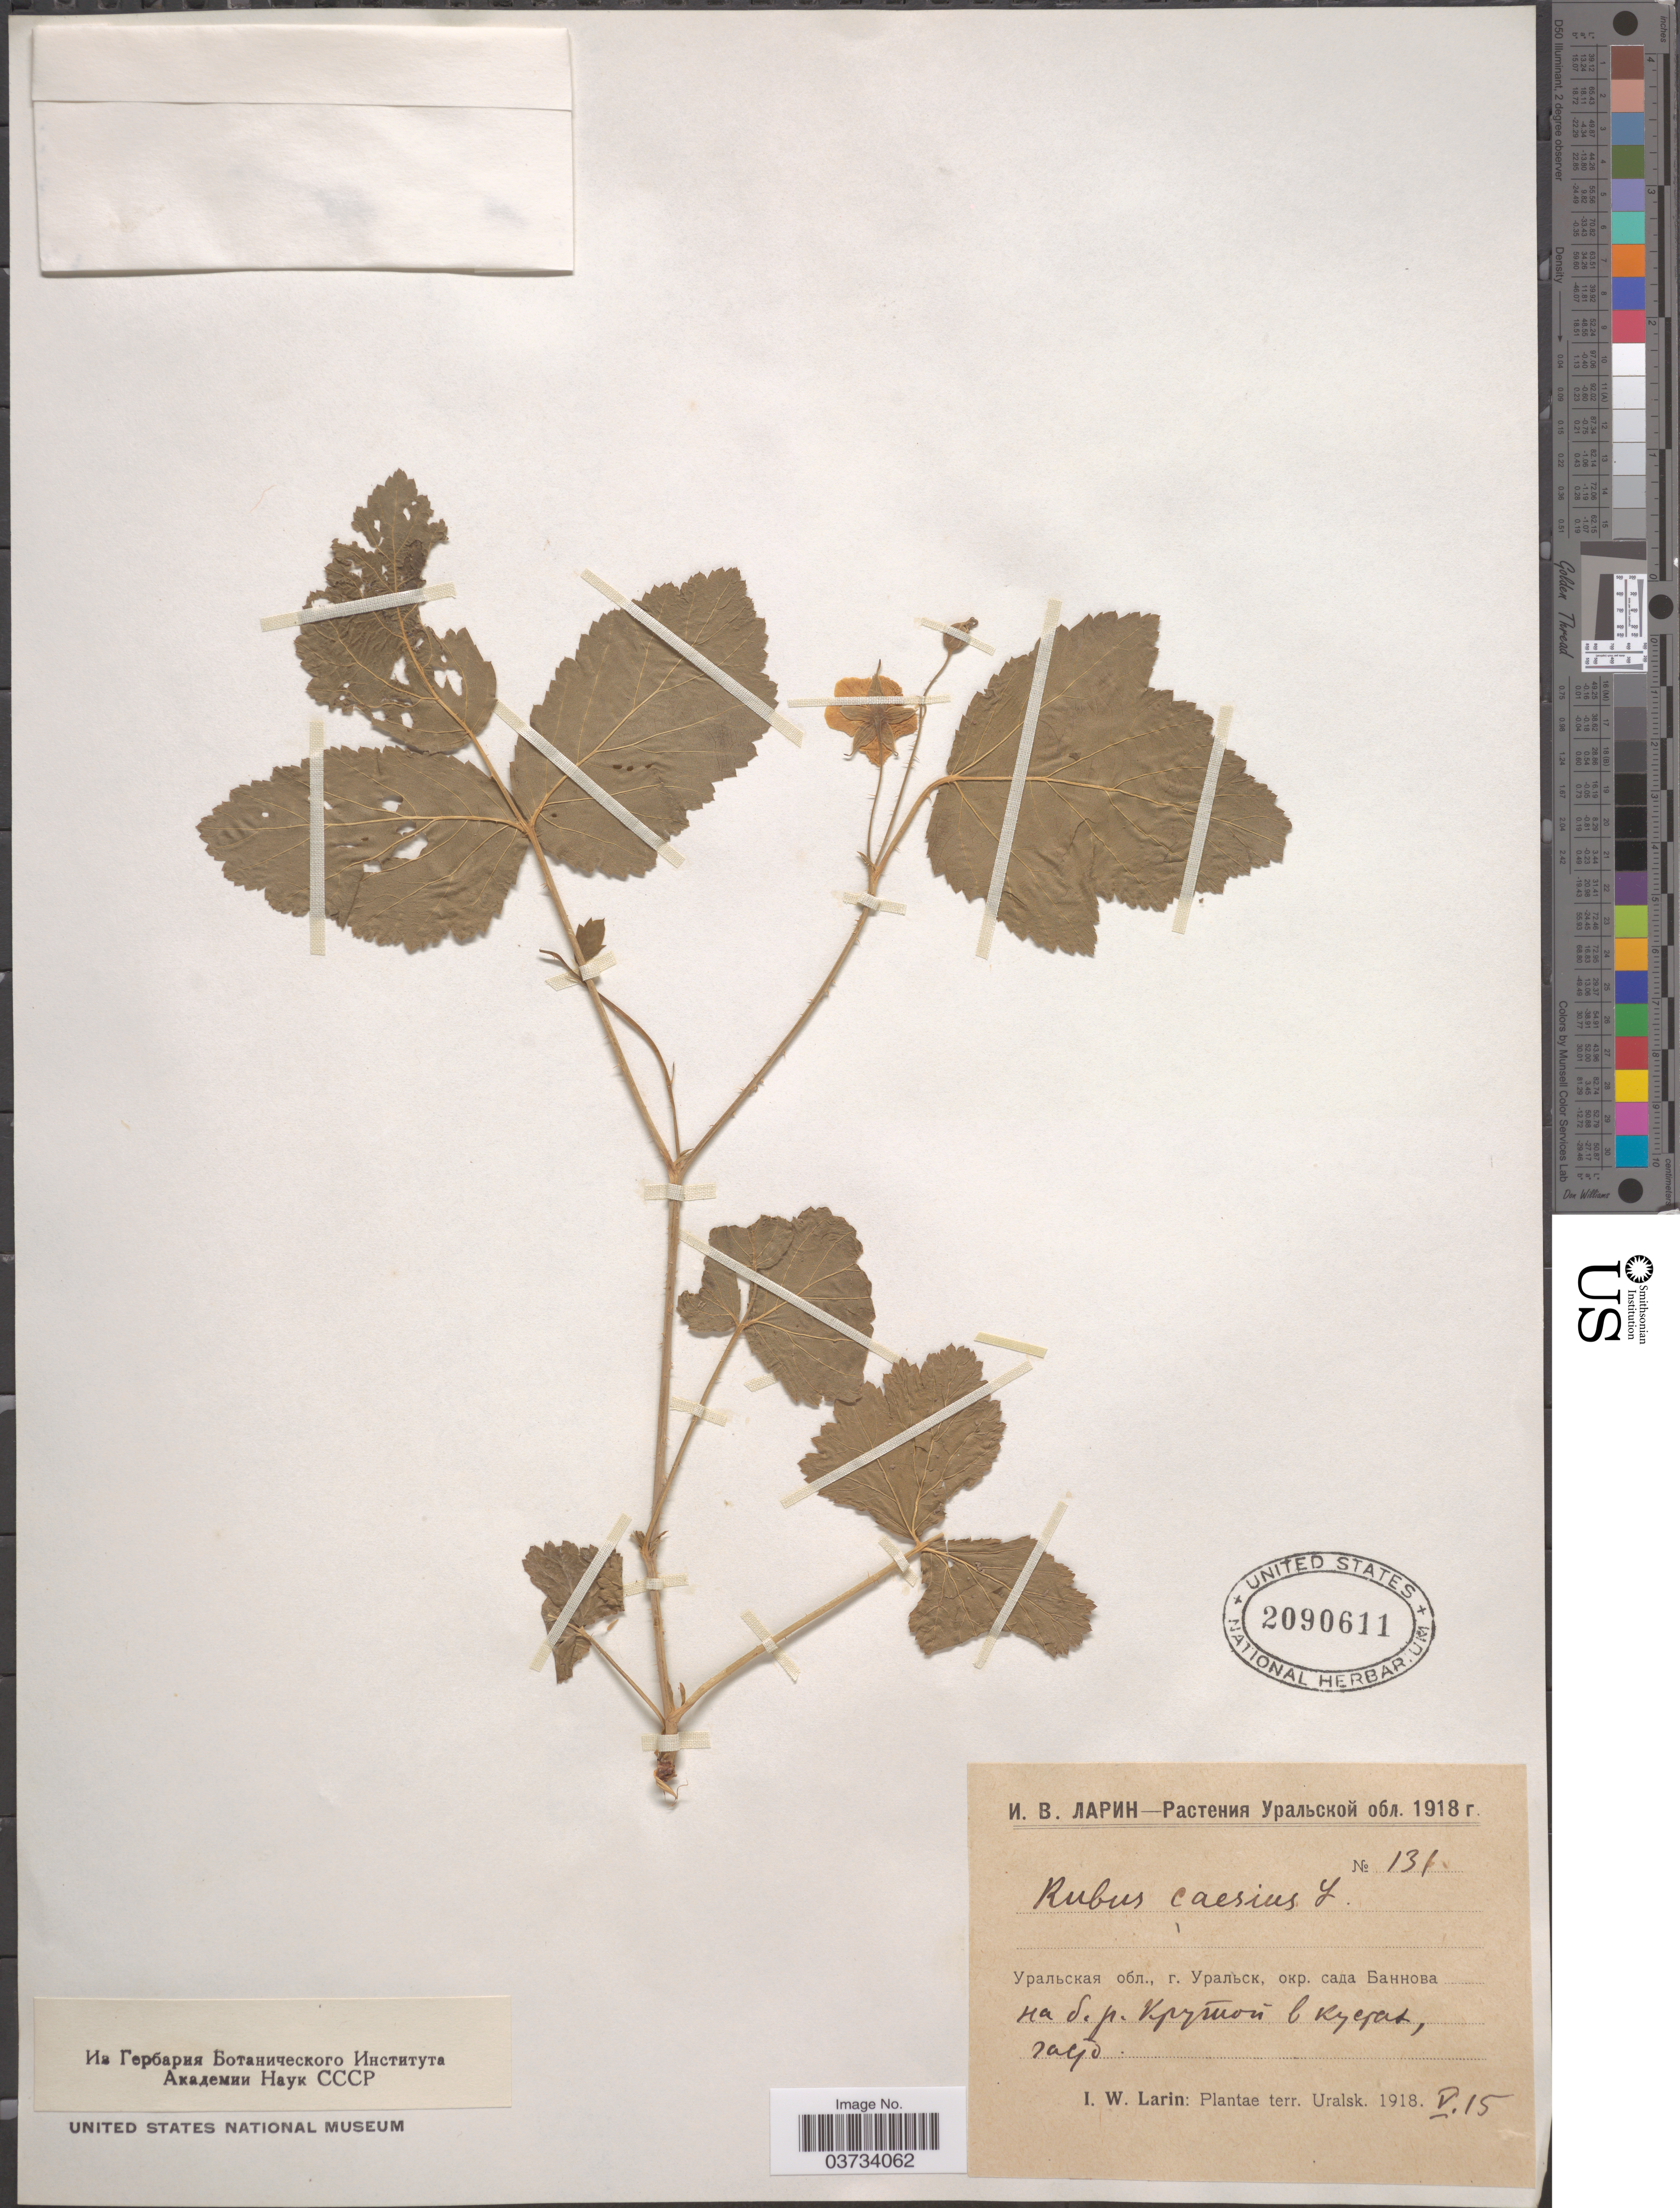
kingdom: Plantae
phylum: Tracheophyta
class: Magnoliopsida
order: Rosales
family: Rosaceae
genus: Rubus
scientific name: Rubus caesius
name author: L.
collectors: I. Larin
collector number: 131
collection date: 1918-05-15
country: Kazakhstan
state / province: West Kazakhstan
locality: Uralsk (now Oral), on shore of river Krutaya, vicinity of garden Bannova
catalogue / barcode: US 2090611